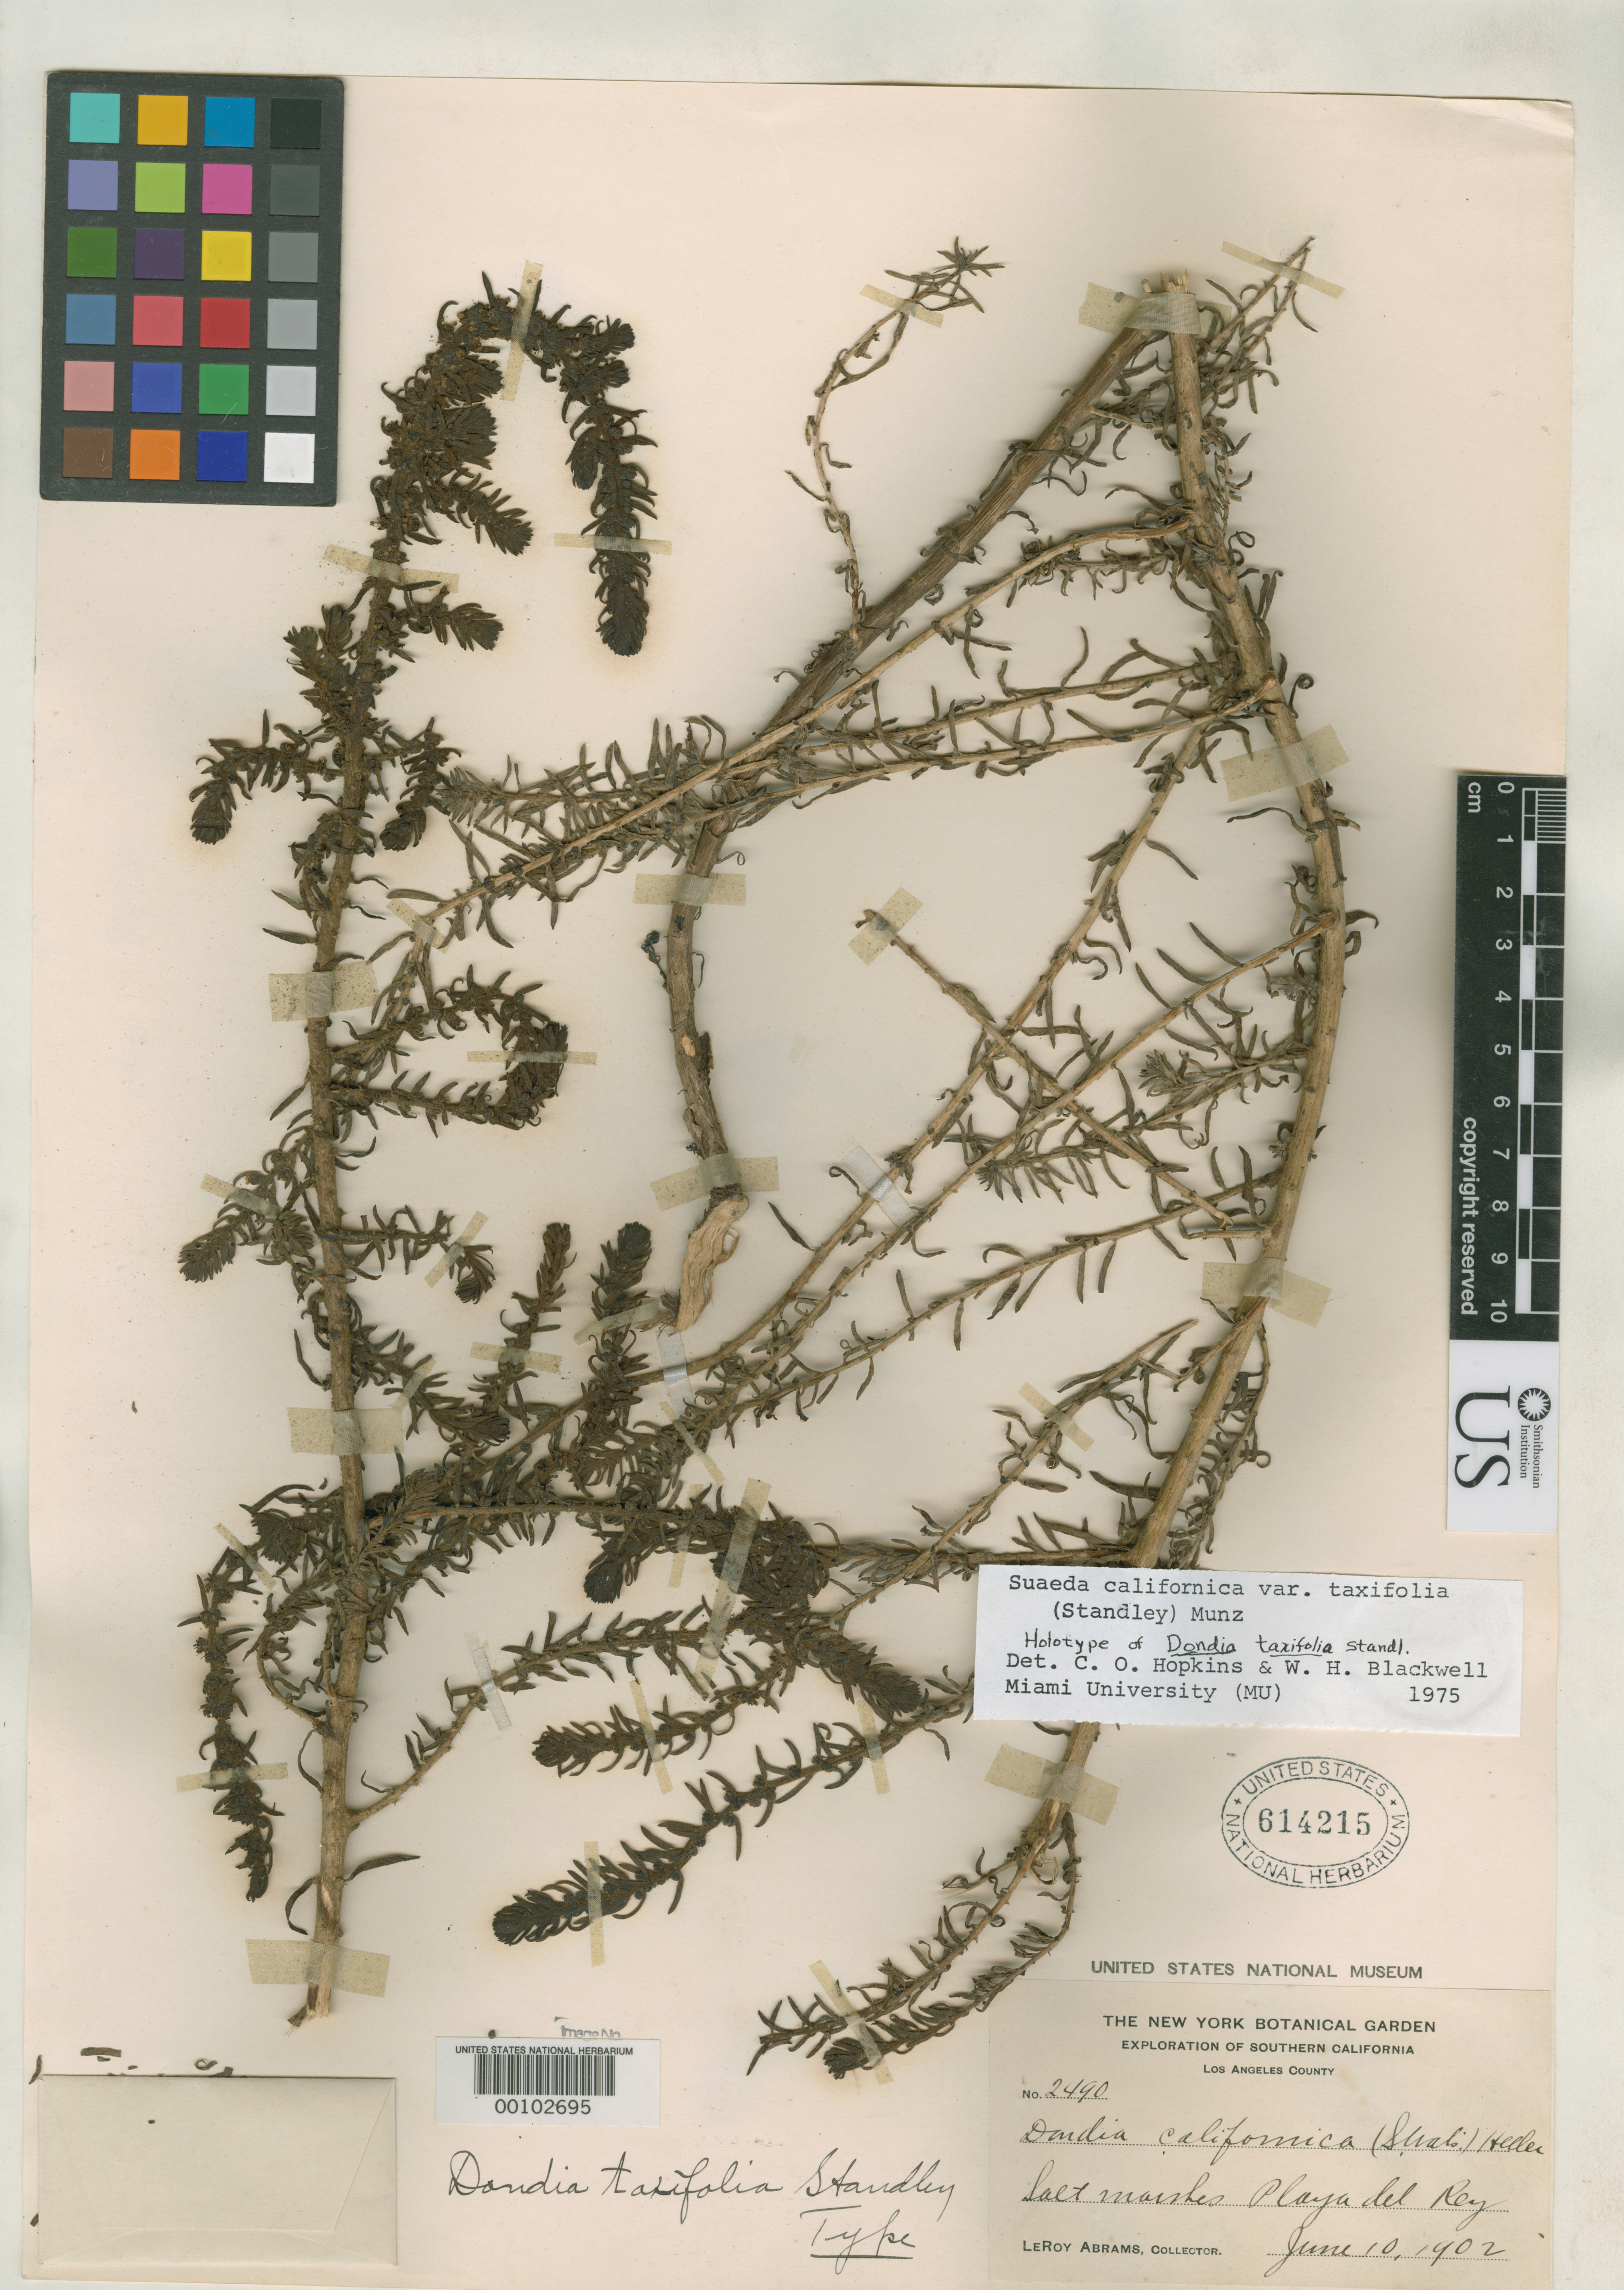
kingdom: Plantae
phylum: Tracheophyta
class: Magnoliopsida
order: Caryophyllales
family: Amaranthaceae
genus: Dondia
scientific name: Dondia taxifolia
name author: Standl.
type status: Holotype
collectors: L. Abrams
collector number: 2490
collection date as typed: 10 Jun 1902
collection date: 1902-06-10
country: United States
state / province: California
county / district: Los Angeles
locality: Playa del Rey.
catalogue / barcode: US 614215